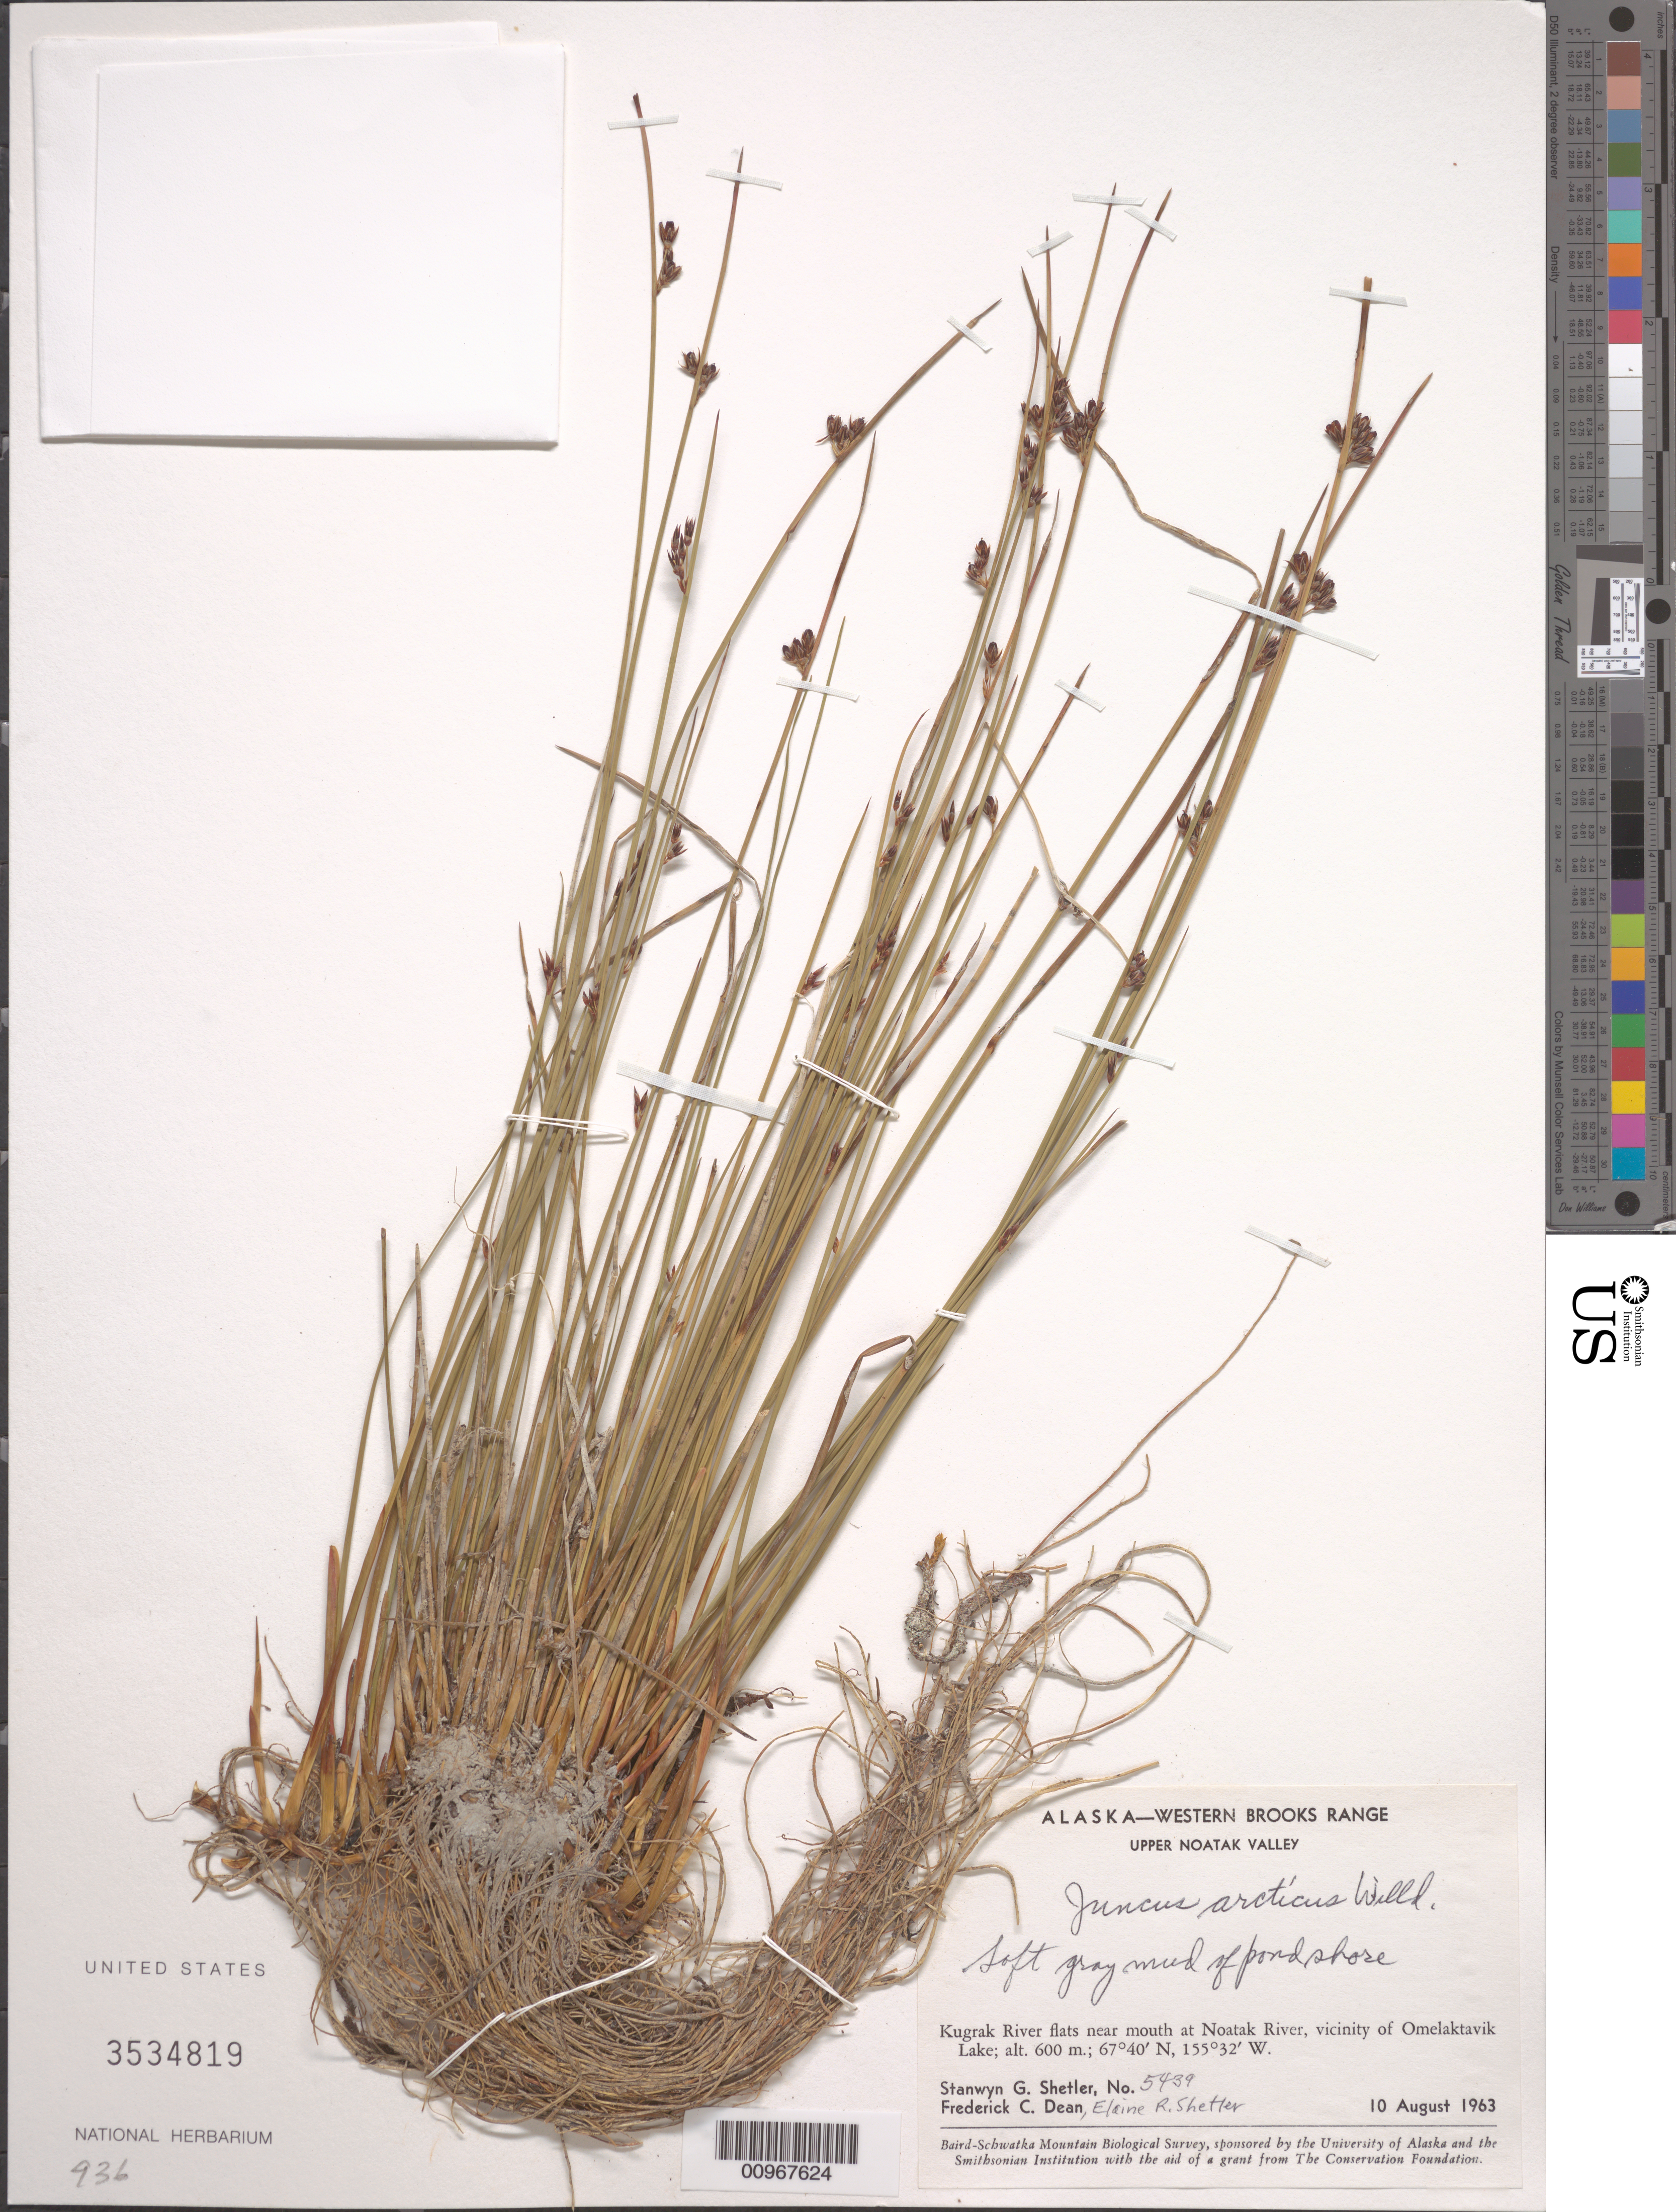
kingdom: Plantae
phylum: Tracheophyta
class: Liliopsida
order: Poales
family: Juncaceae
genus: Juncus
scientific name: Juncus arcticus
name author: Willd.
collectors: S. Shetler, F. C. Dean & E. R. Shetler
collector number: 5439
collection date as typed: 10 Aug 1963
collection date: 1963-08-10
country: United States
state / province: Alaska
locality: Kugrak River flats near mouth at Noatak River, vicinity of Omelaktavik Lake. Western Brooks Range, Upper Noatak Valley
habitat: Soft gray mud of pond shore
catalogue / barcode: US 3534819